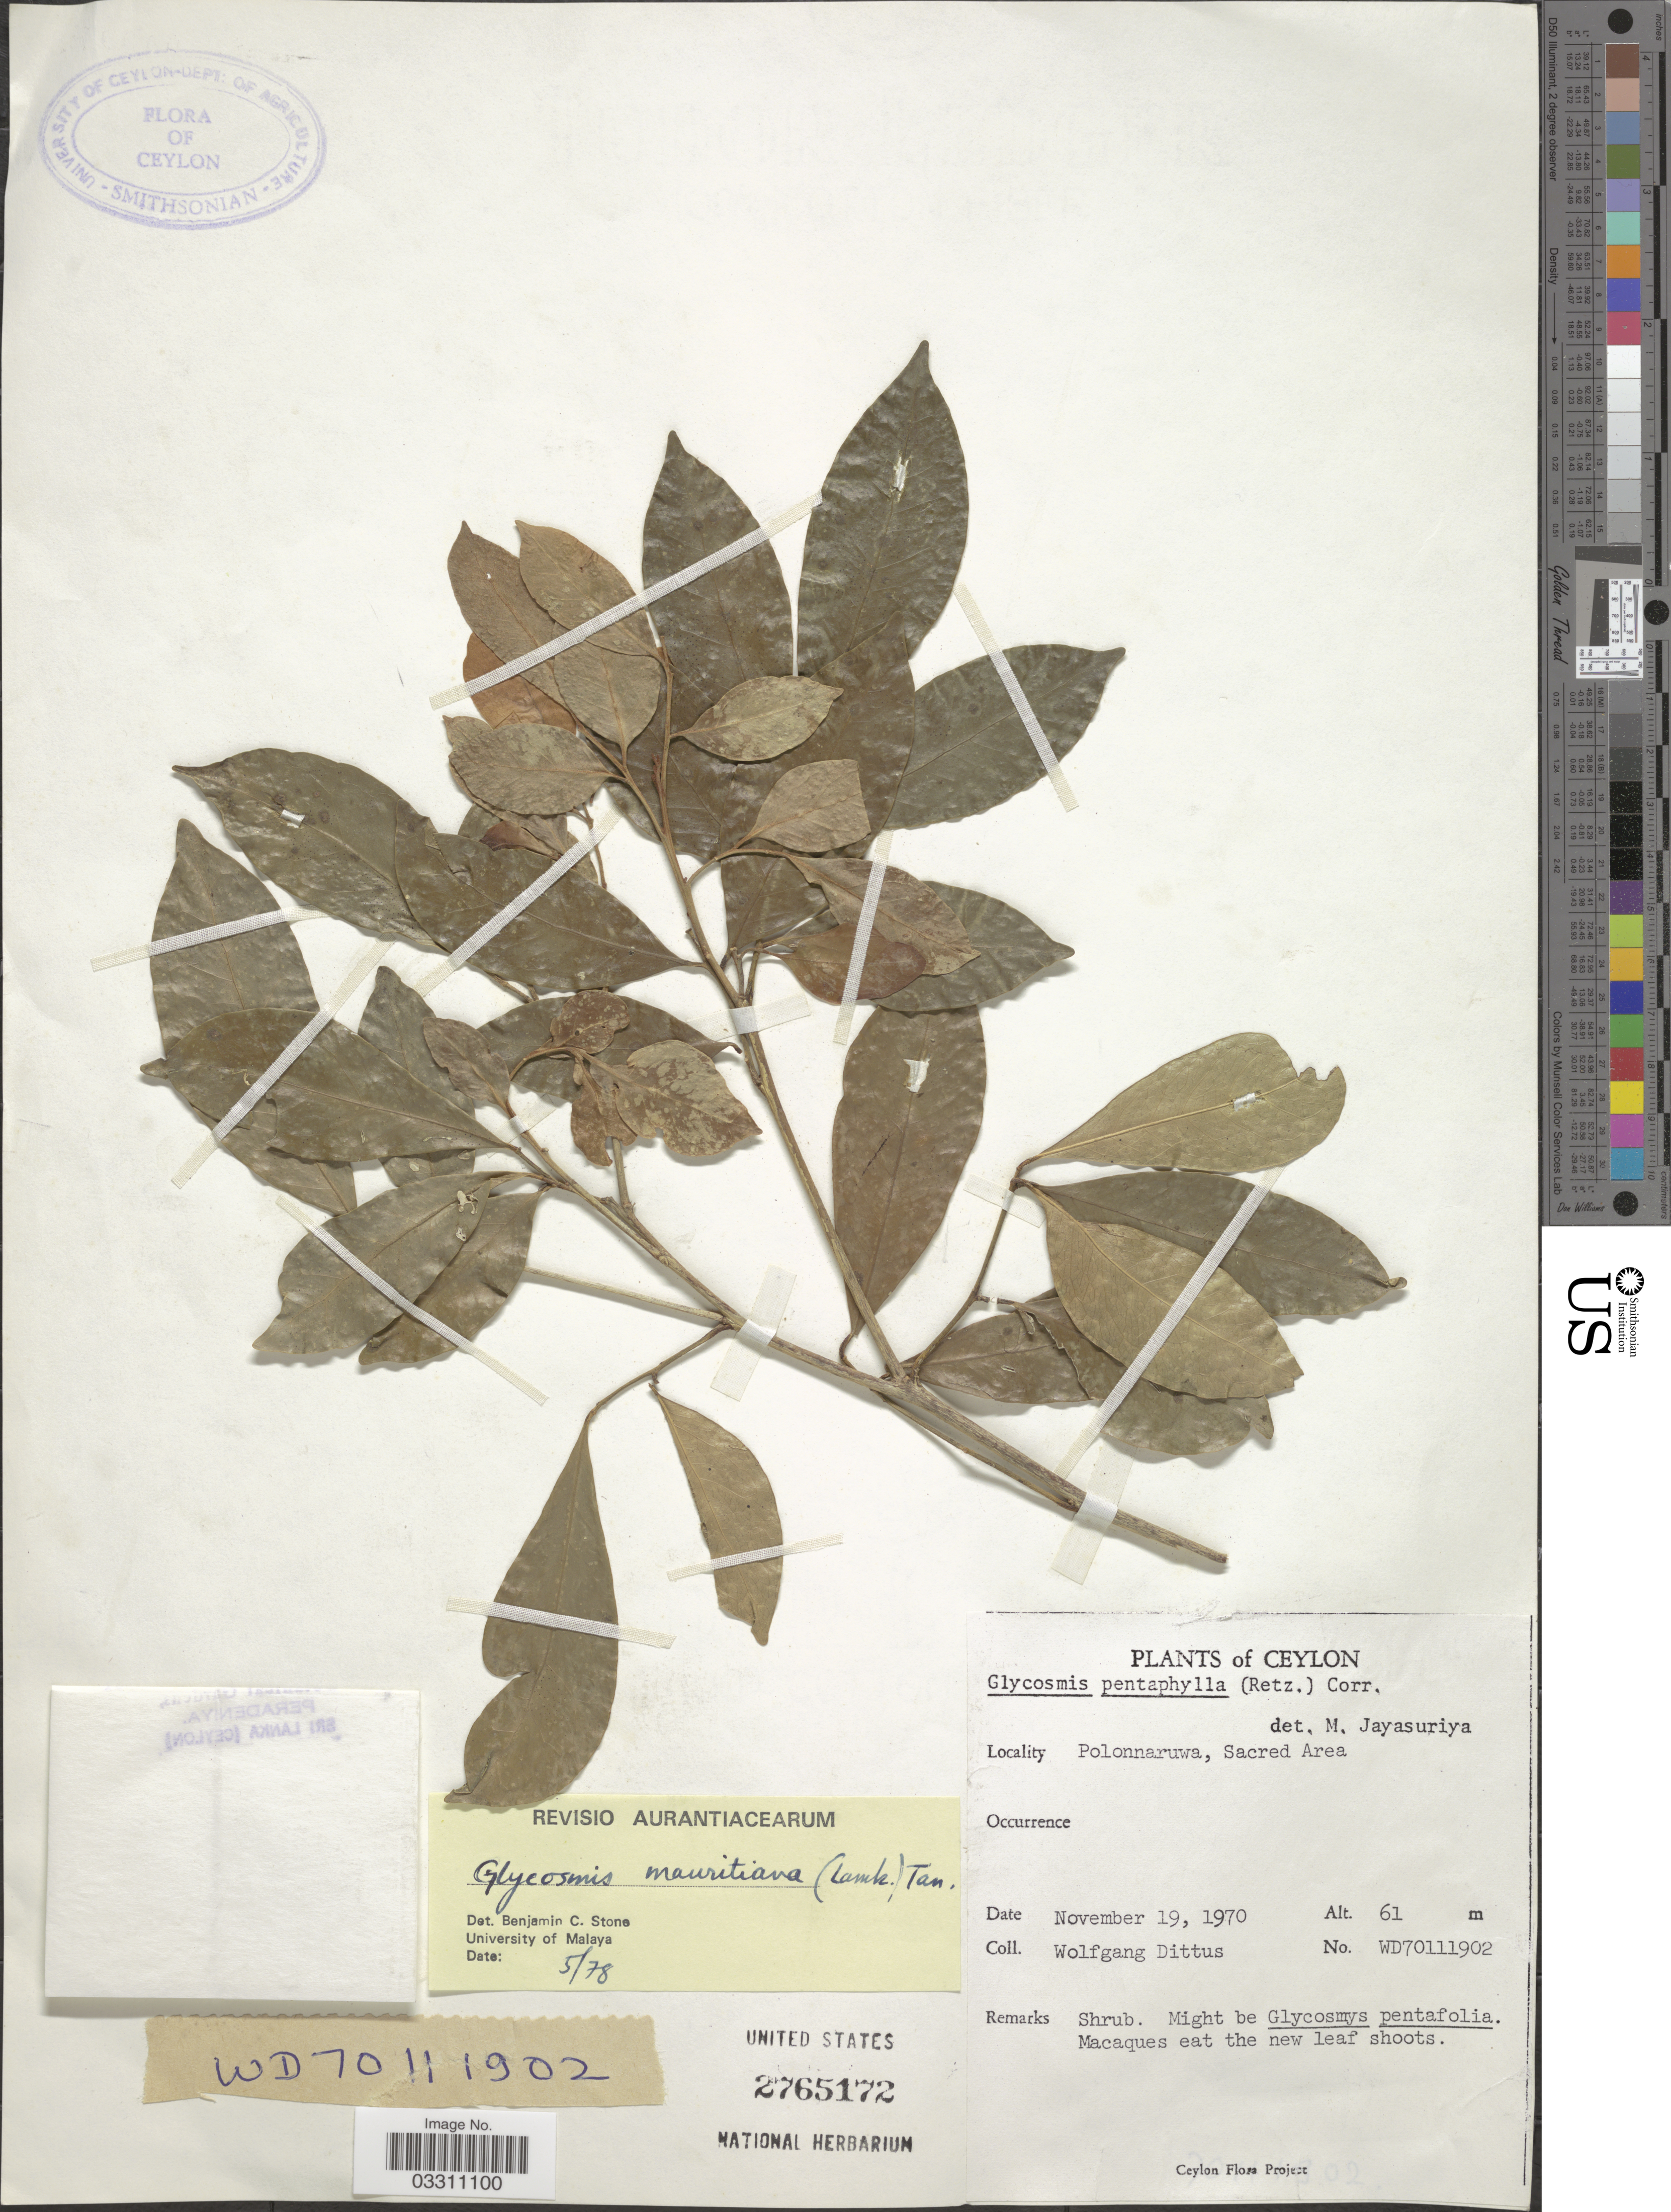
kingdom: Plantae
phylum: Tracheophyta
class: Magnoliopsida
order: Sapindales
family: Rutaceae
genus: Glycosmis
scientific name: Glycosmis mauritiana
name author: (Lamkey) Tanaka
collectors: W. Dittus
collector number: WD70111902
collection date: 1970-11-19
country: Sri Lanka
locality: Ceylon, Polonnaruwa, Sacred Area.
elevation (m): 61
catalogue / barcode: US 2765172